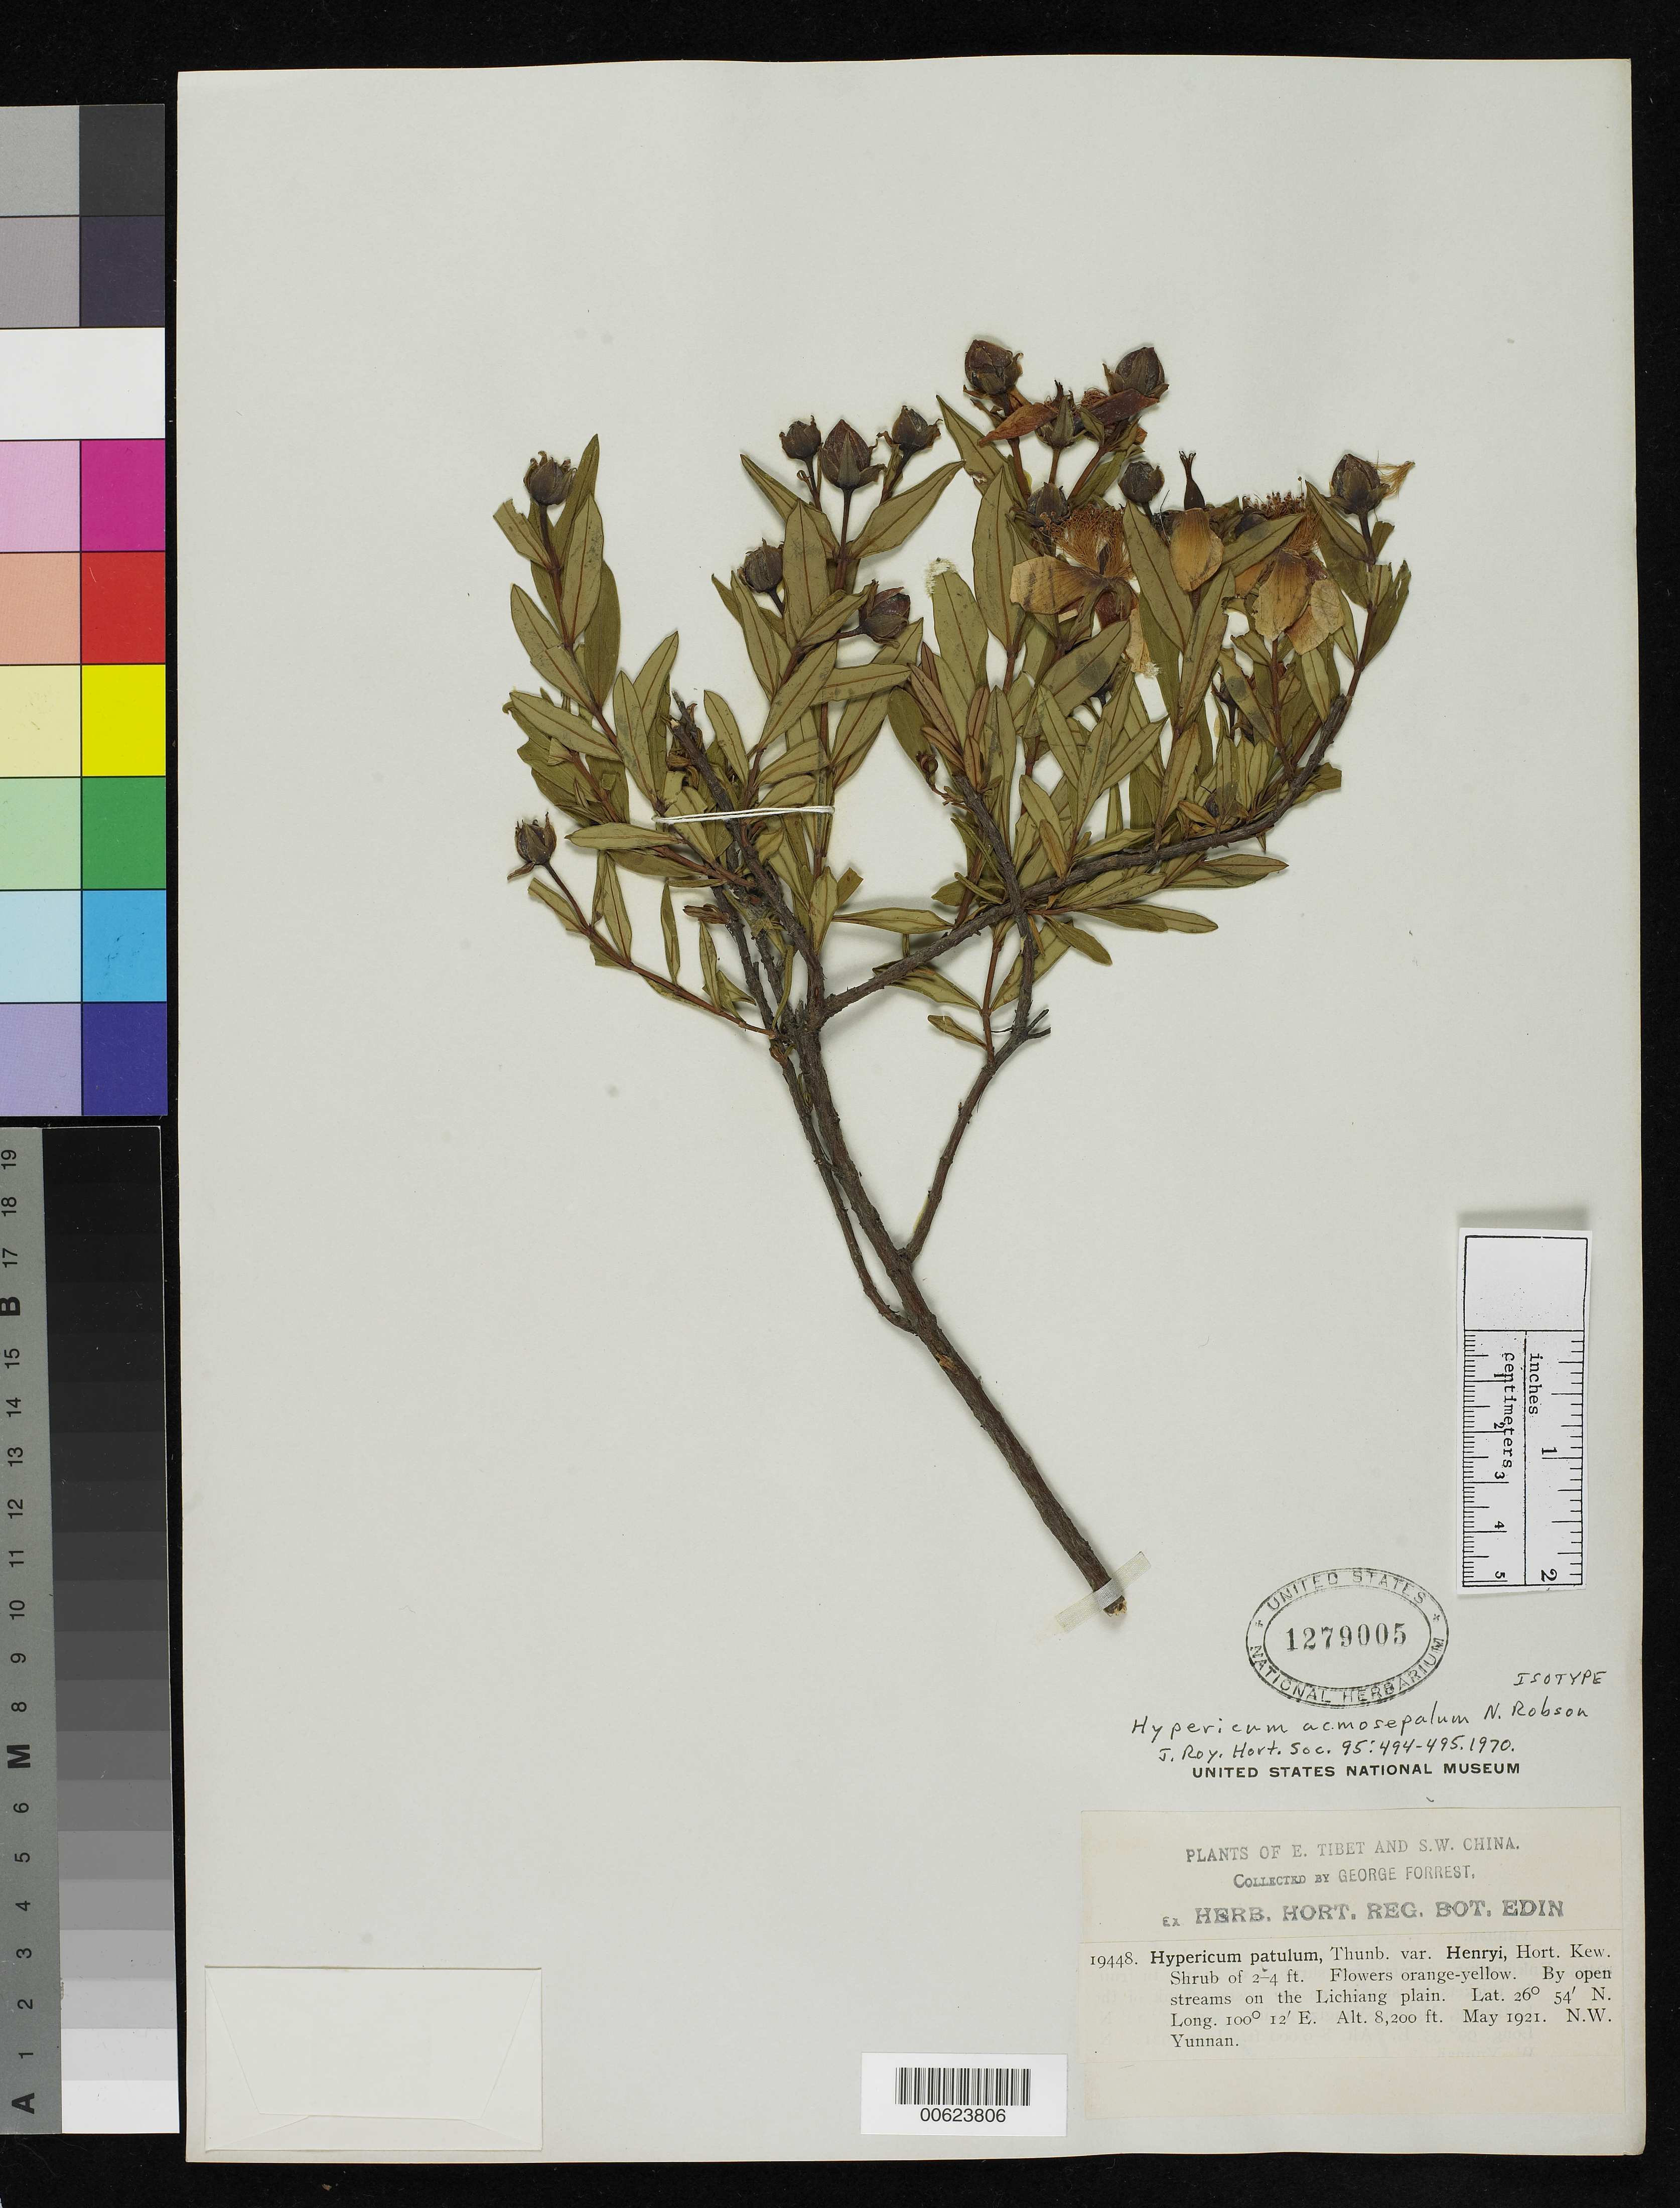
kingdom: Plantae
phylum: Tracheophyta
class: Magnoliopsida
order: Malpighiales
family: Hypericaceae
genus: Hypericum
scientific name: Hypericum acmosepalum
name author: N. Robson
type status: Isotype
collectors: G. Forrest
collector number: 19448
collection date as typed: May 1921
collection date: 1921-05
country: China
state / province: Yunnan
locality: Lichiang Plain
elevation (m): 2499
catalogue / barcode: US 1279005